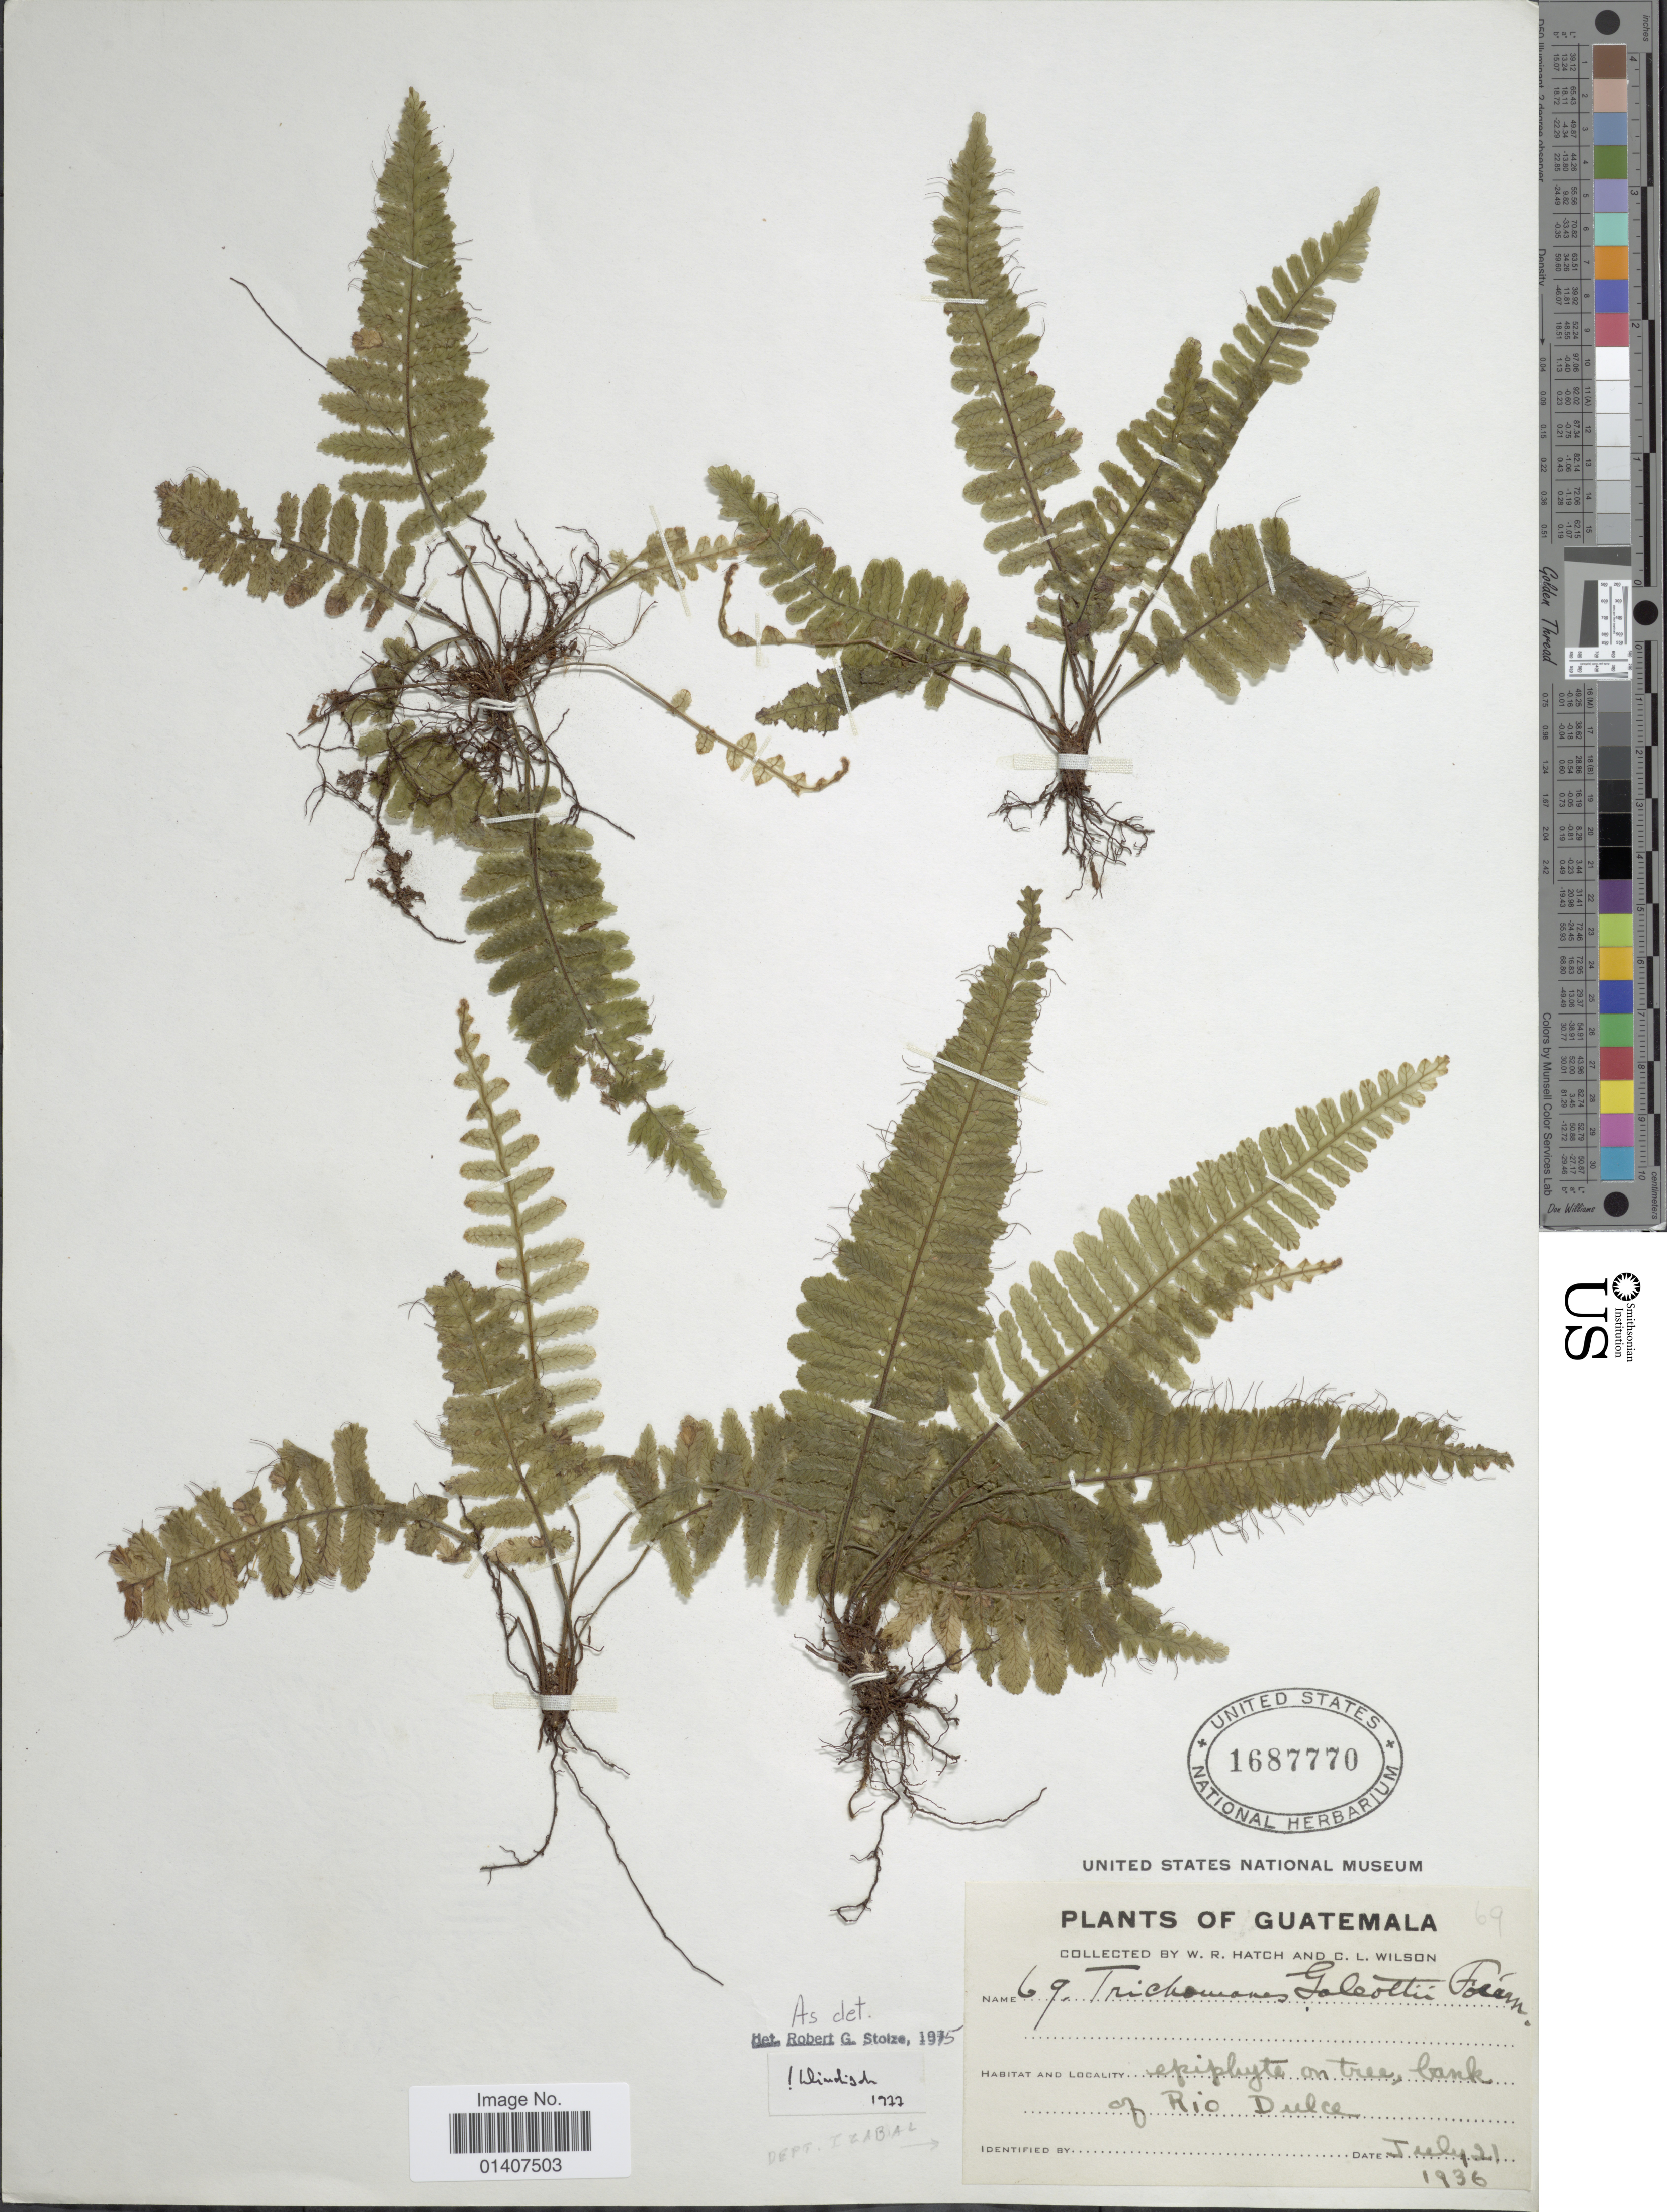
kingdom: Plantae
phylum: Tracheophyta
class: Polypodiopsida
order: Hymenophyllales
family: Hymenophyllaceae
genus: Trichomanes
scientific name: Trichomanes galeottii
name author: E. Fourn.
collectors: W. Hatch & C. L. Wilson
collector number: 69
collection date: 1936-07-21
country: Guatemala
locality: Epiphyte on tree, bank of Rio Dulce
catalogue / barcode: US 1687770